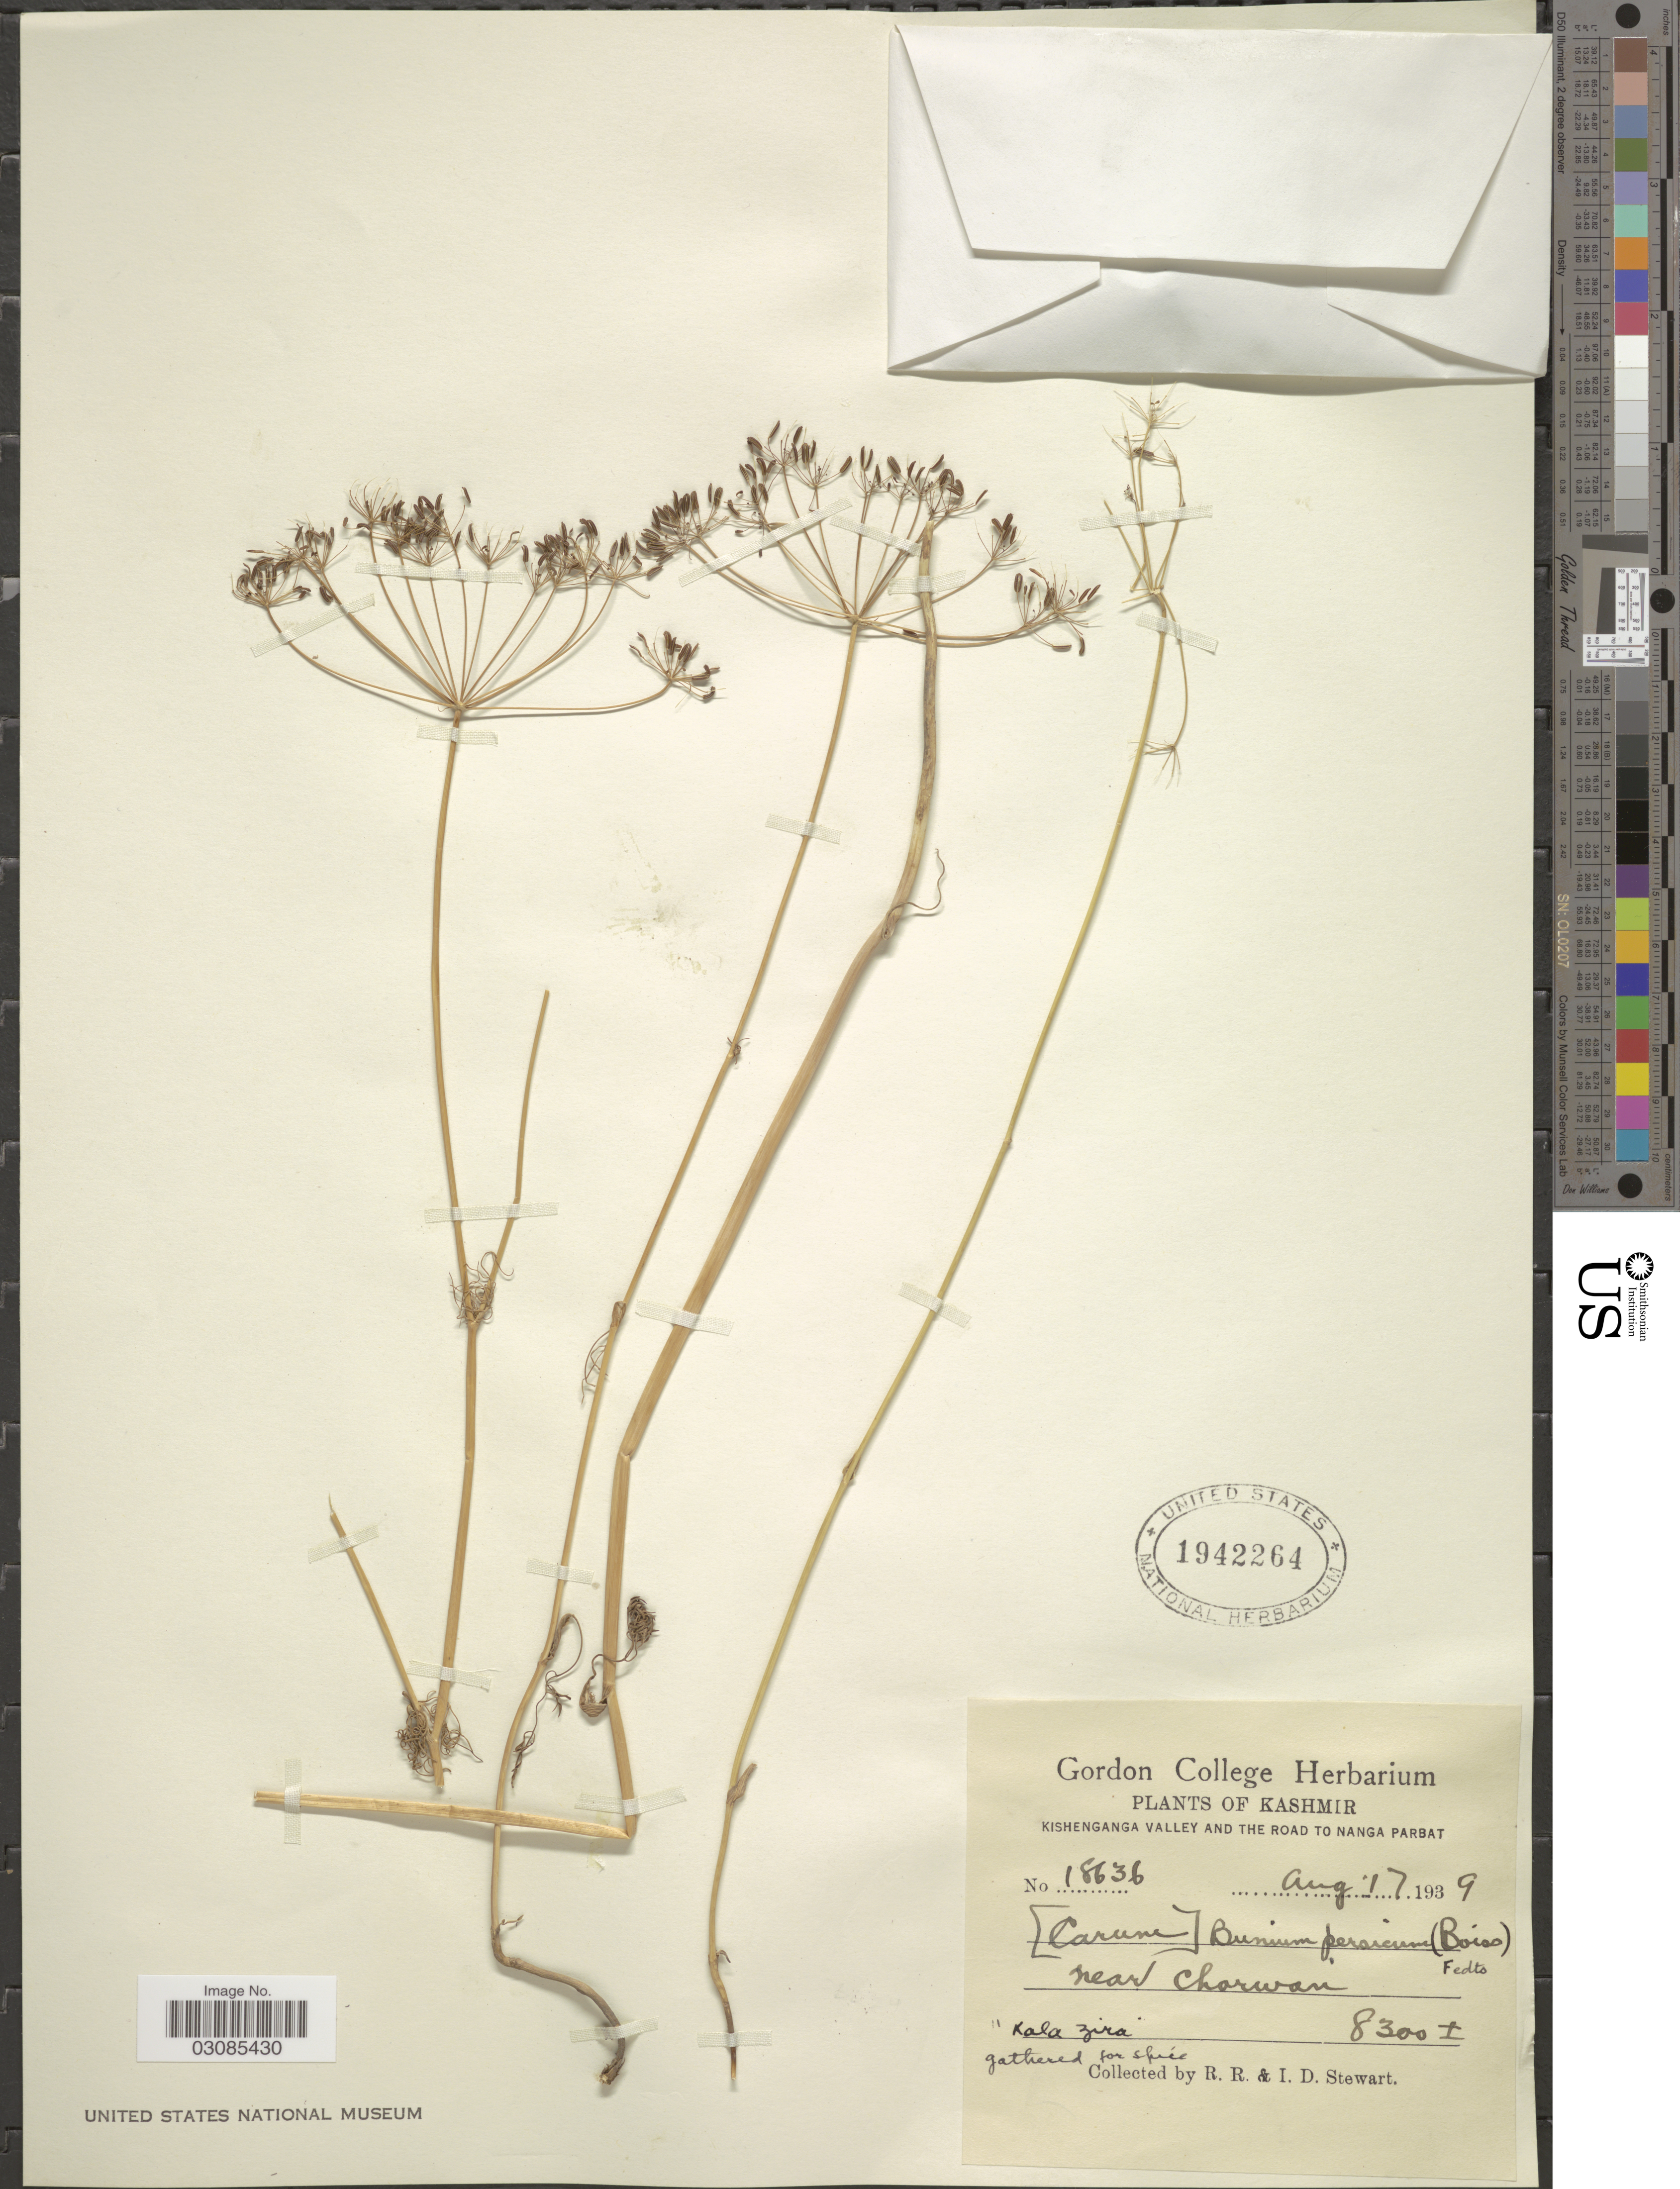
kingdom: Plantae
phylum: Tracheophyta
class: Magnoliopsida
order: Apiales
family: Apiaceae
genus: Bunium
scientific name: Bunium persicum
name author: (Boiss.) B. Fedtsch.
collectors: R. Stewart & I. Stewart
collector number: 18636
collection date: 1939-08-17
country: India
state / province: Jammu and Kashmir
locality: Kashmir. Kishenganga valley and the road to Nanga Parbat. Near Charwan.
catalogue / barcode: US 1942264